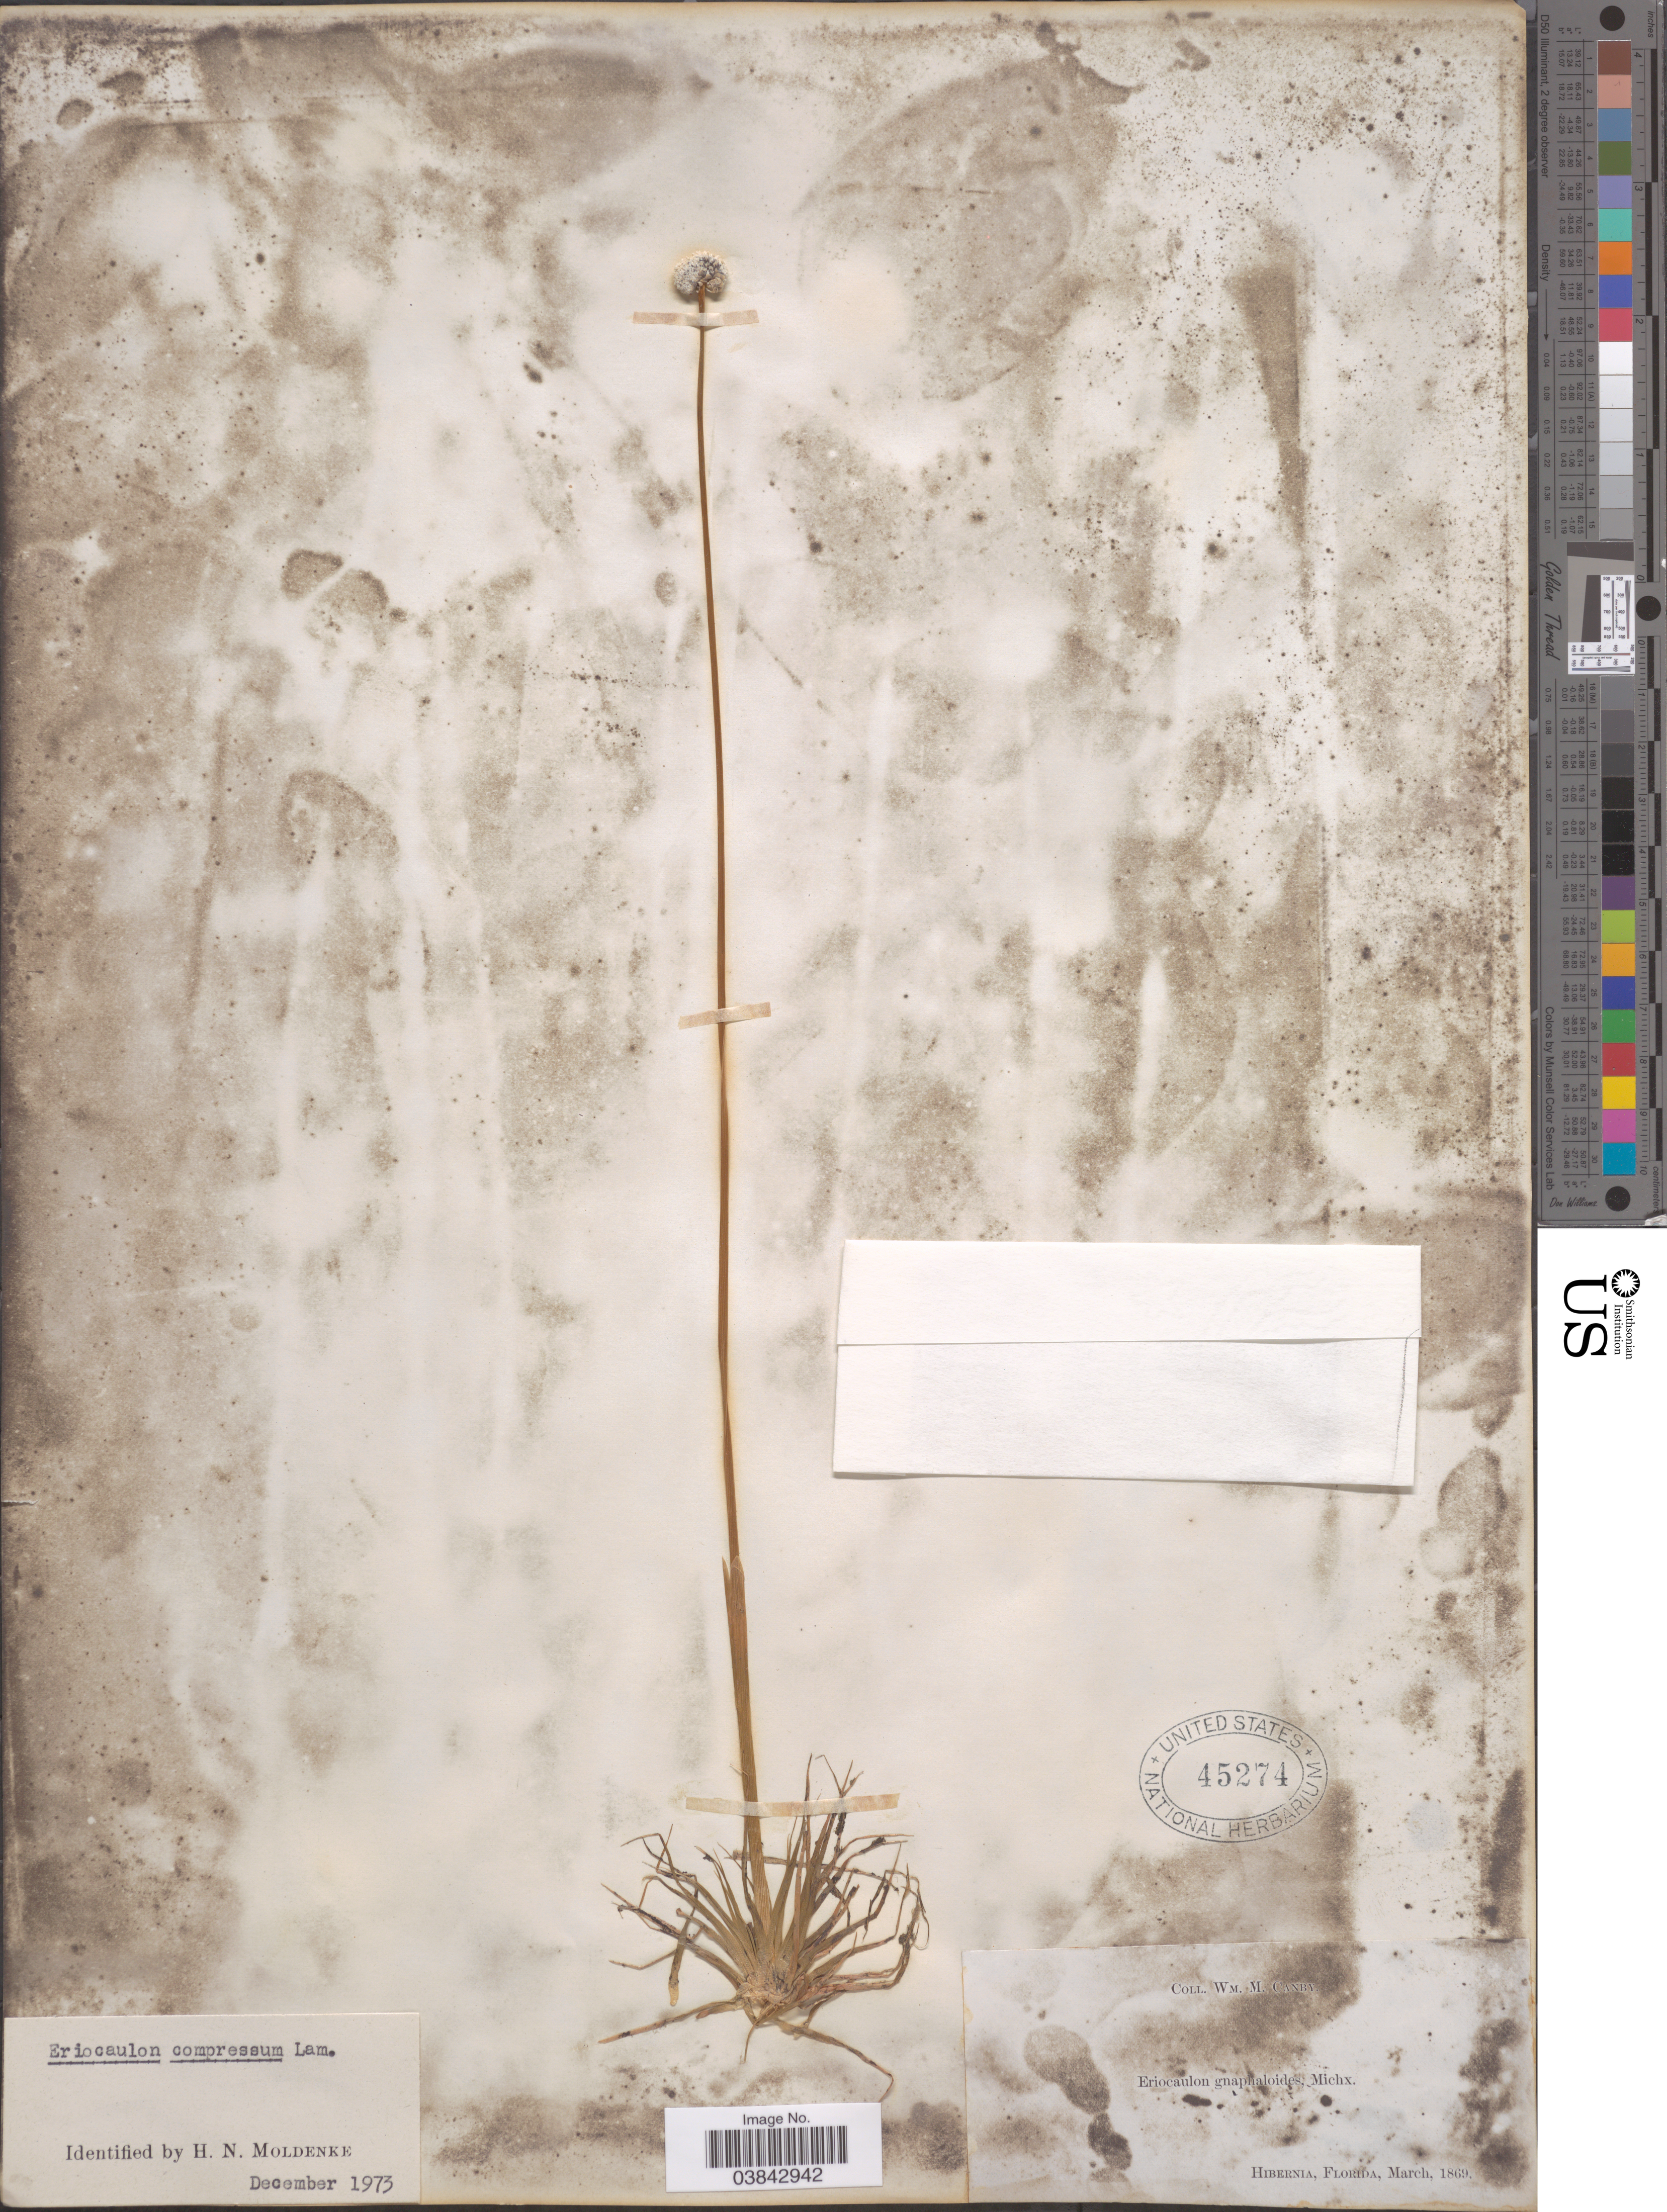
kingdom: Plantae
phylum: Tracheophyta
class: Liliopsida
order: Poales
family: Eriocaulaceae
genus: Eriocaulon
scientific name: Eriocaulon compressum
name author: Lam.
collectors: W. M. Canby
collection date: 1869-03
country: United States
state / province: Florida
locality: Hibernia.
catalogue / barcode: US 45274